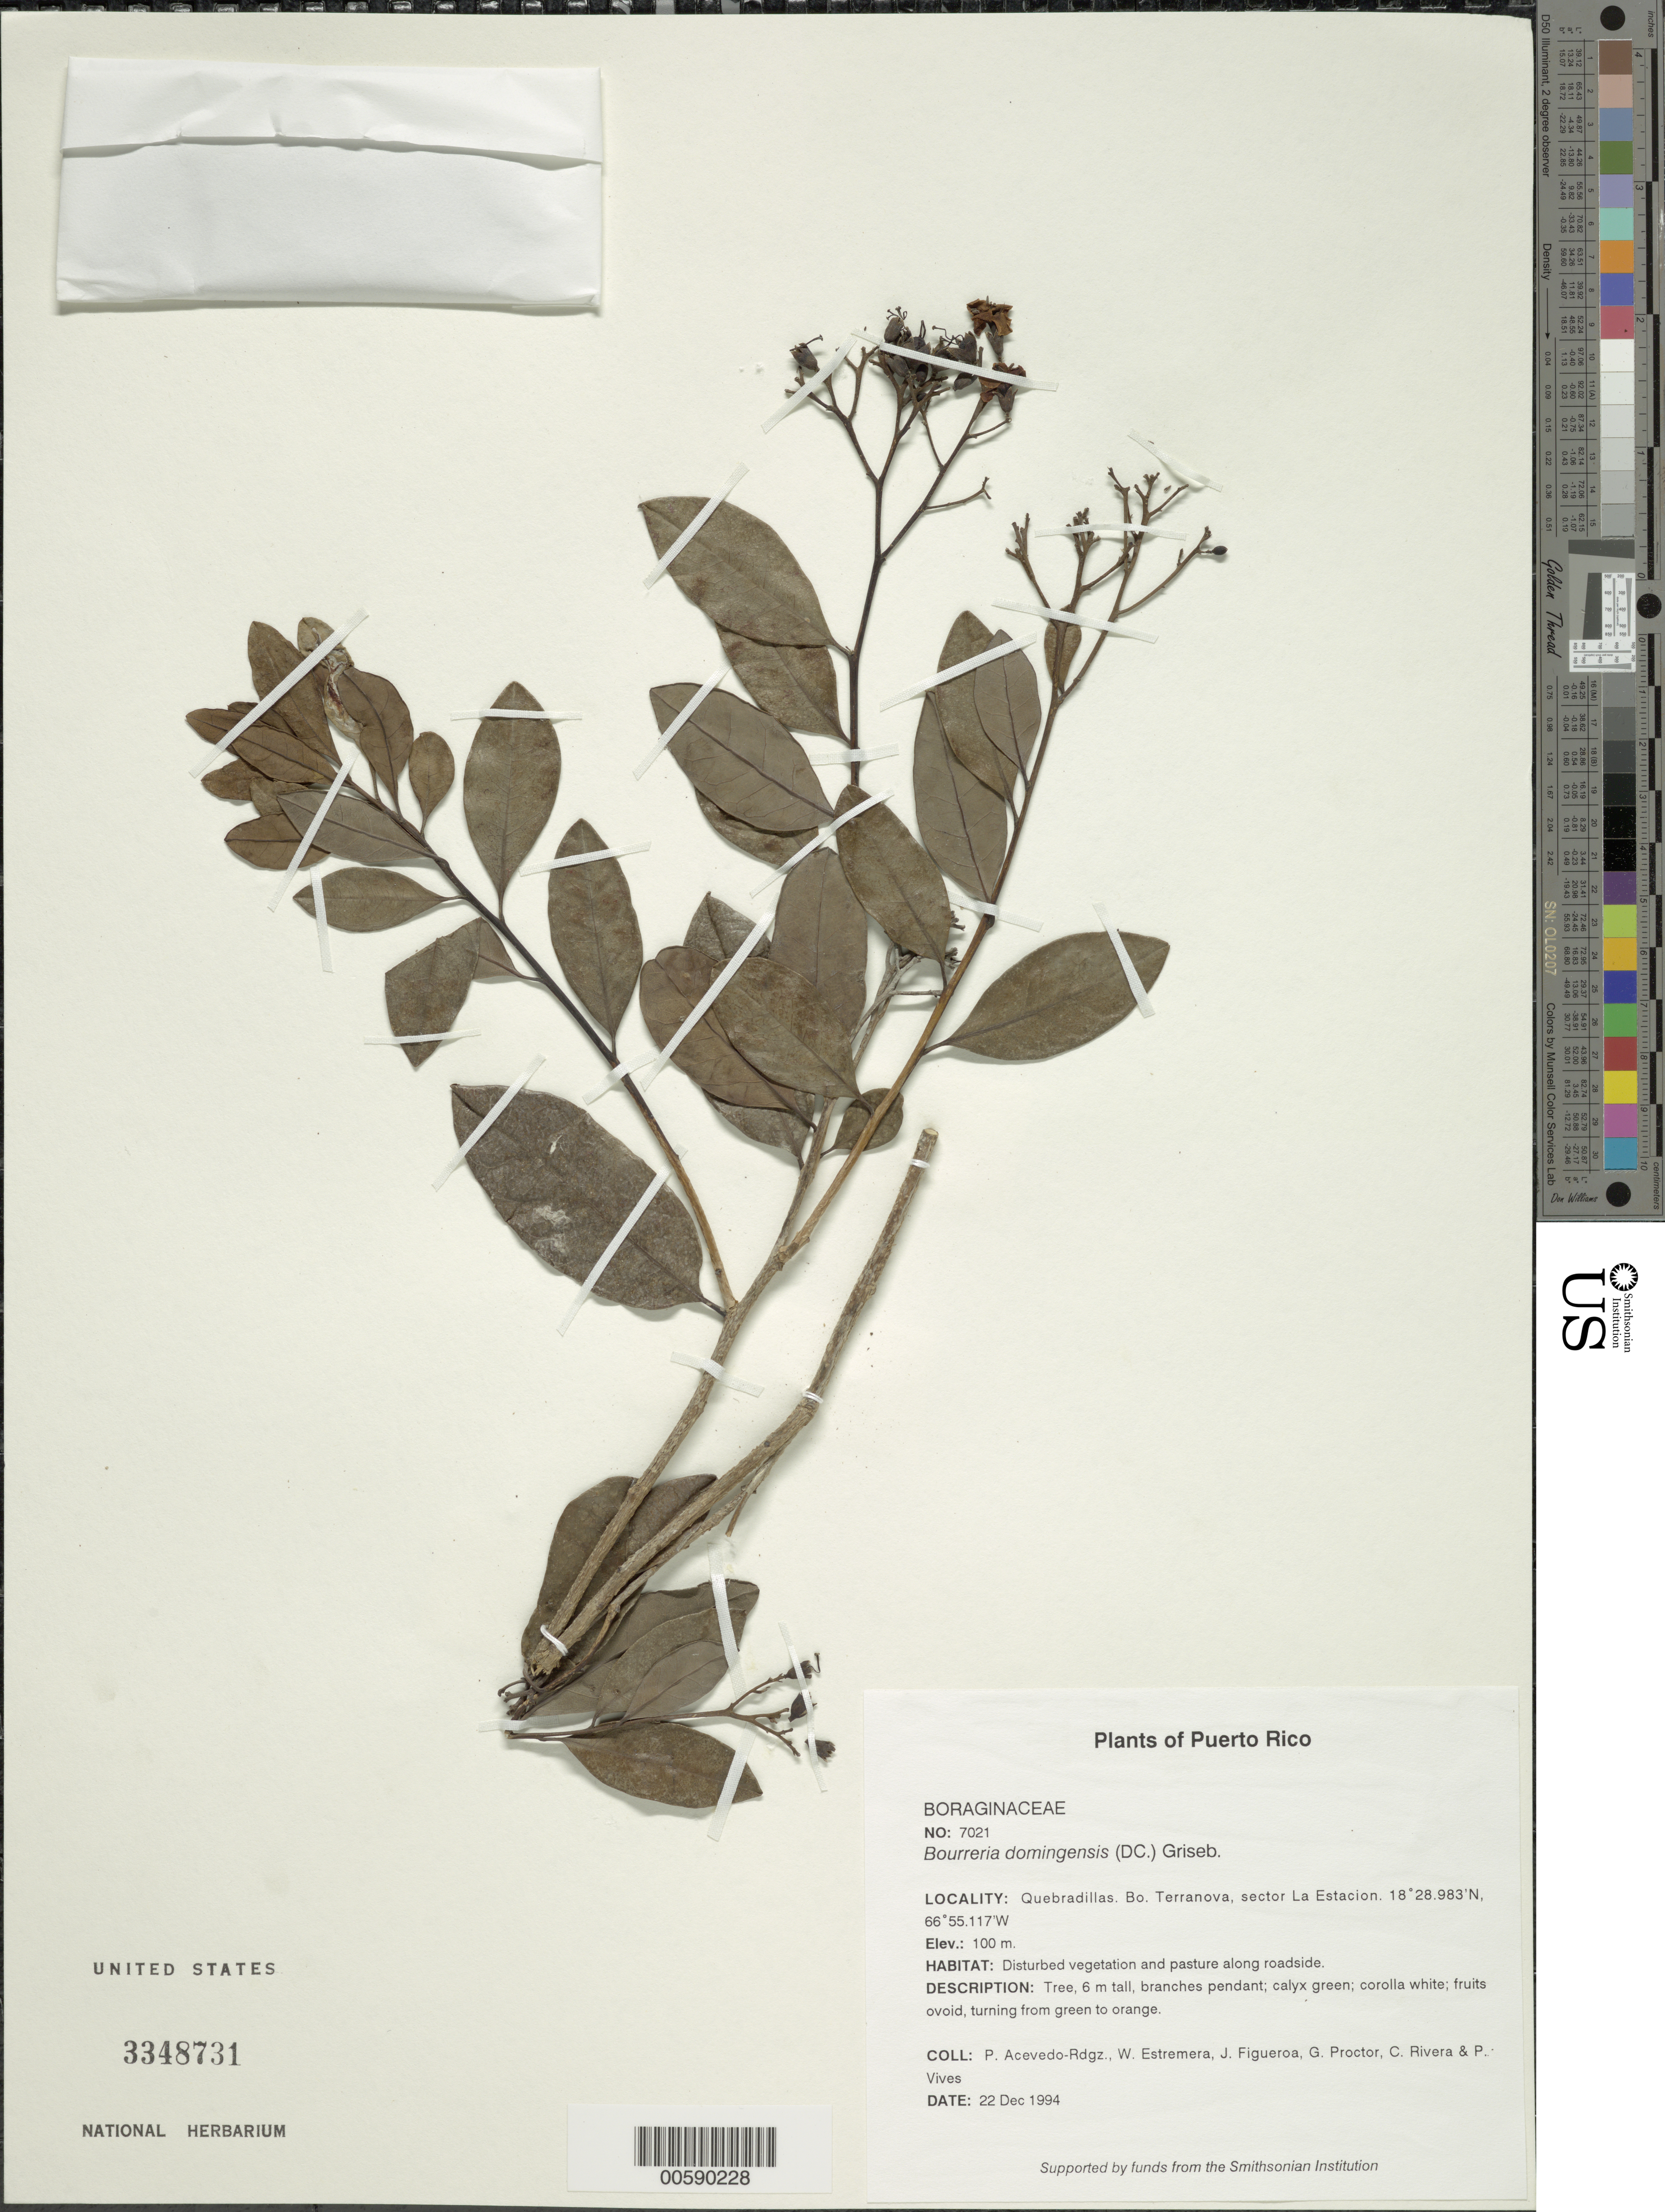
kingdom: Plantae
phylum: Tracheophyta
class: Magnoliopsida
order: Boraginales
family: Ehretiaceae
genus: Bourreria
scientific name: Bourreria domingensis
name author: (DC.) Griseb.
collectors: P. Acevedo-Rodr., W. Estremera, J. Figueroa, G. R. Proctor, C. Rivera & P. Vives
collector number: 7021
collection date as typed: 22 Dec 1994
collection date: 1994-12-22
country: Puerto Rico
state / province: Quebradillas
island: Puerto Rico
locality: Quebradillas. Bo. Terranova, sector La Estación.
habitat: Disturbed vegetation and pasture along roadside.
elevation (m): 100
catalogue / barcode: US 3348731